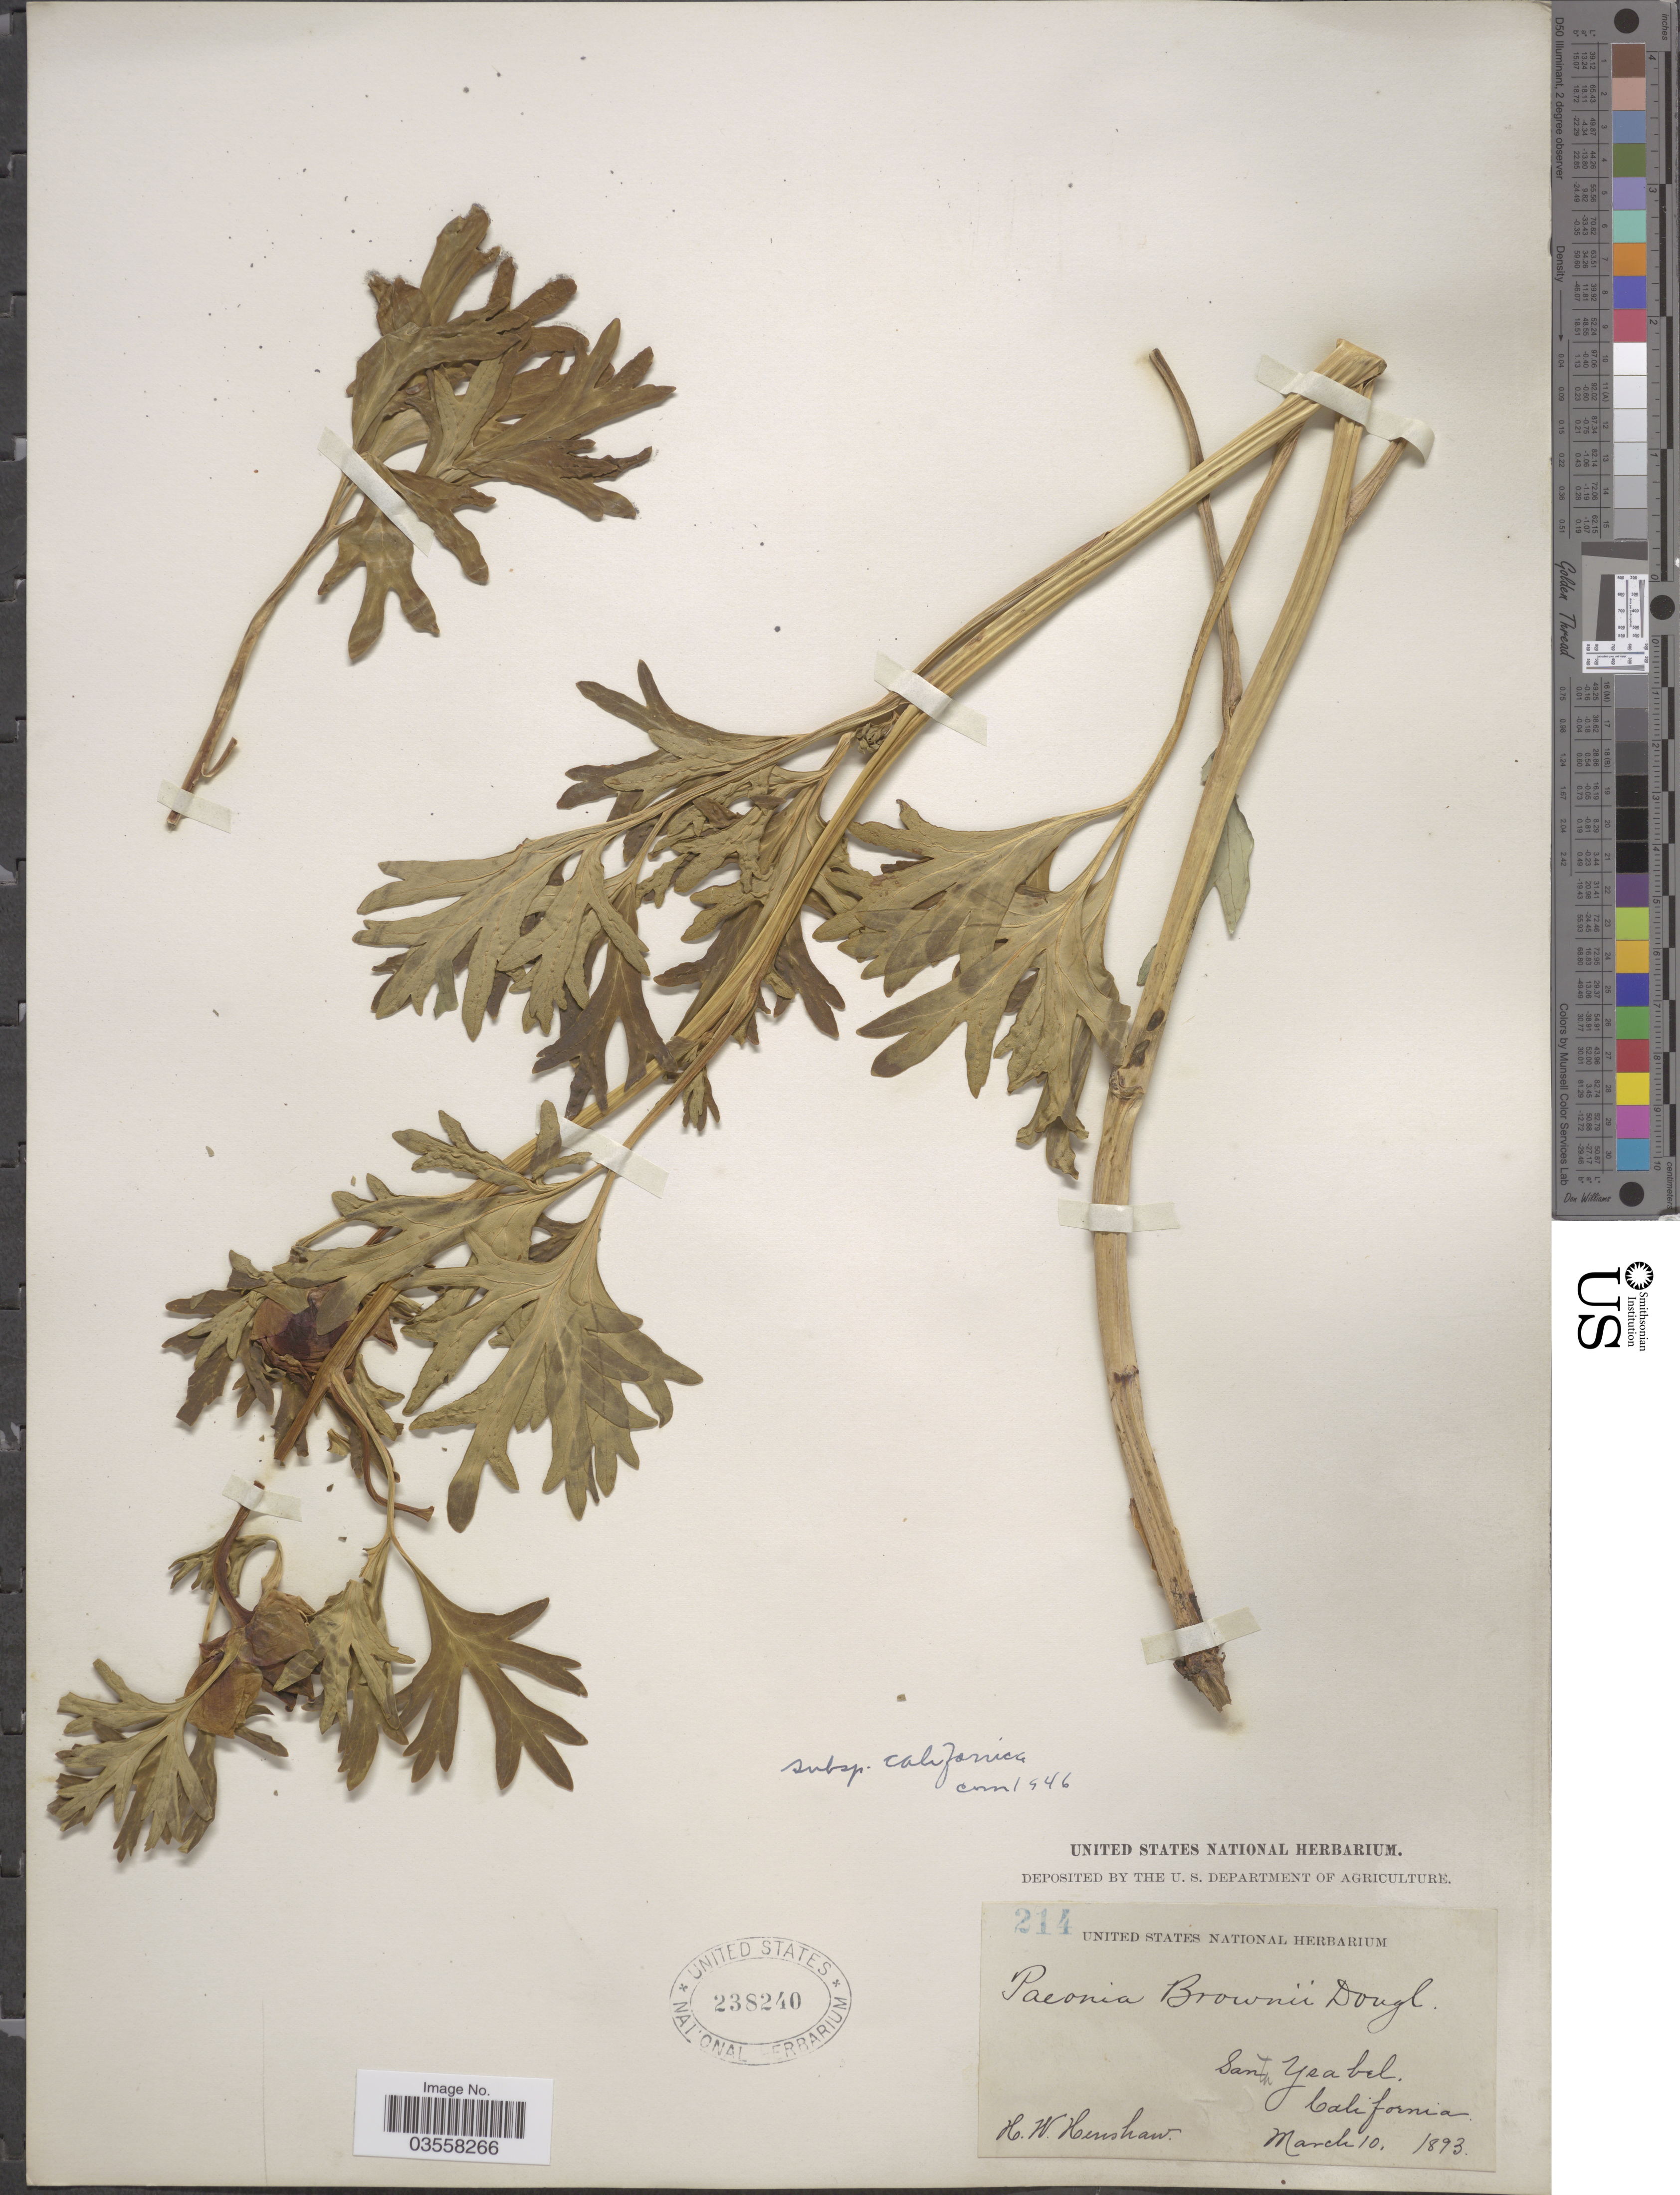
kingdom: Plantae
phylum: Tracheophyta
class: Magnoliopsida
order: Saxifragales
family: Paeoniaceae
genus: Paeonia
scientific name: Paeonia brownii subsp. californica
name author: (Nutt. ex Torr. & A. Gray) Abrams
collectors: H. Henshaw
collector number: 214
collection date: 1893-03-10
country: United States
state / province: California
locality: Santa Ysabel.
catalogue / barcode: US 238240